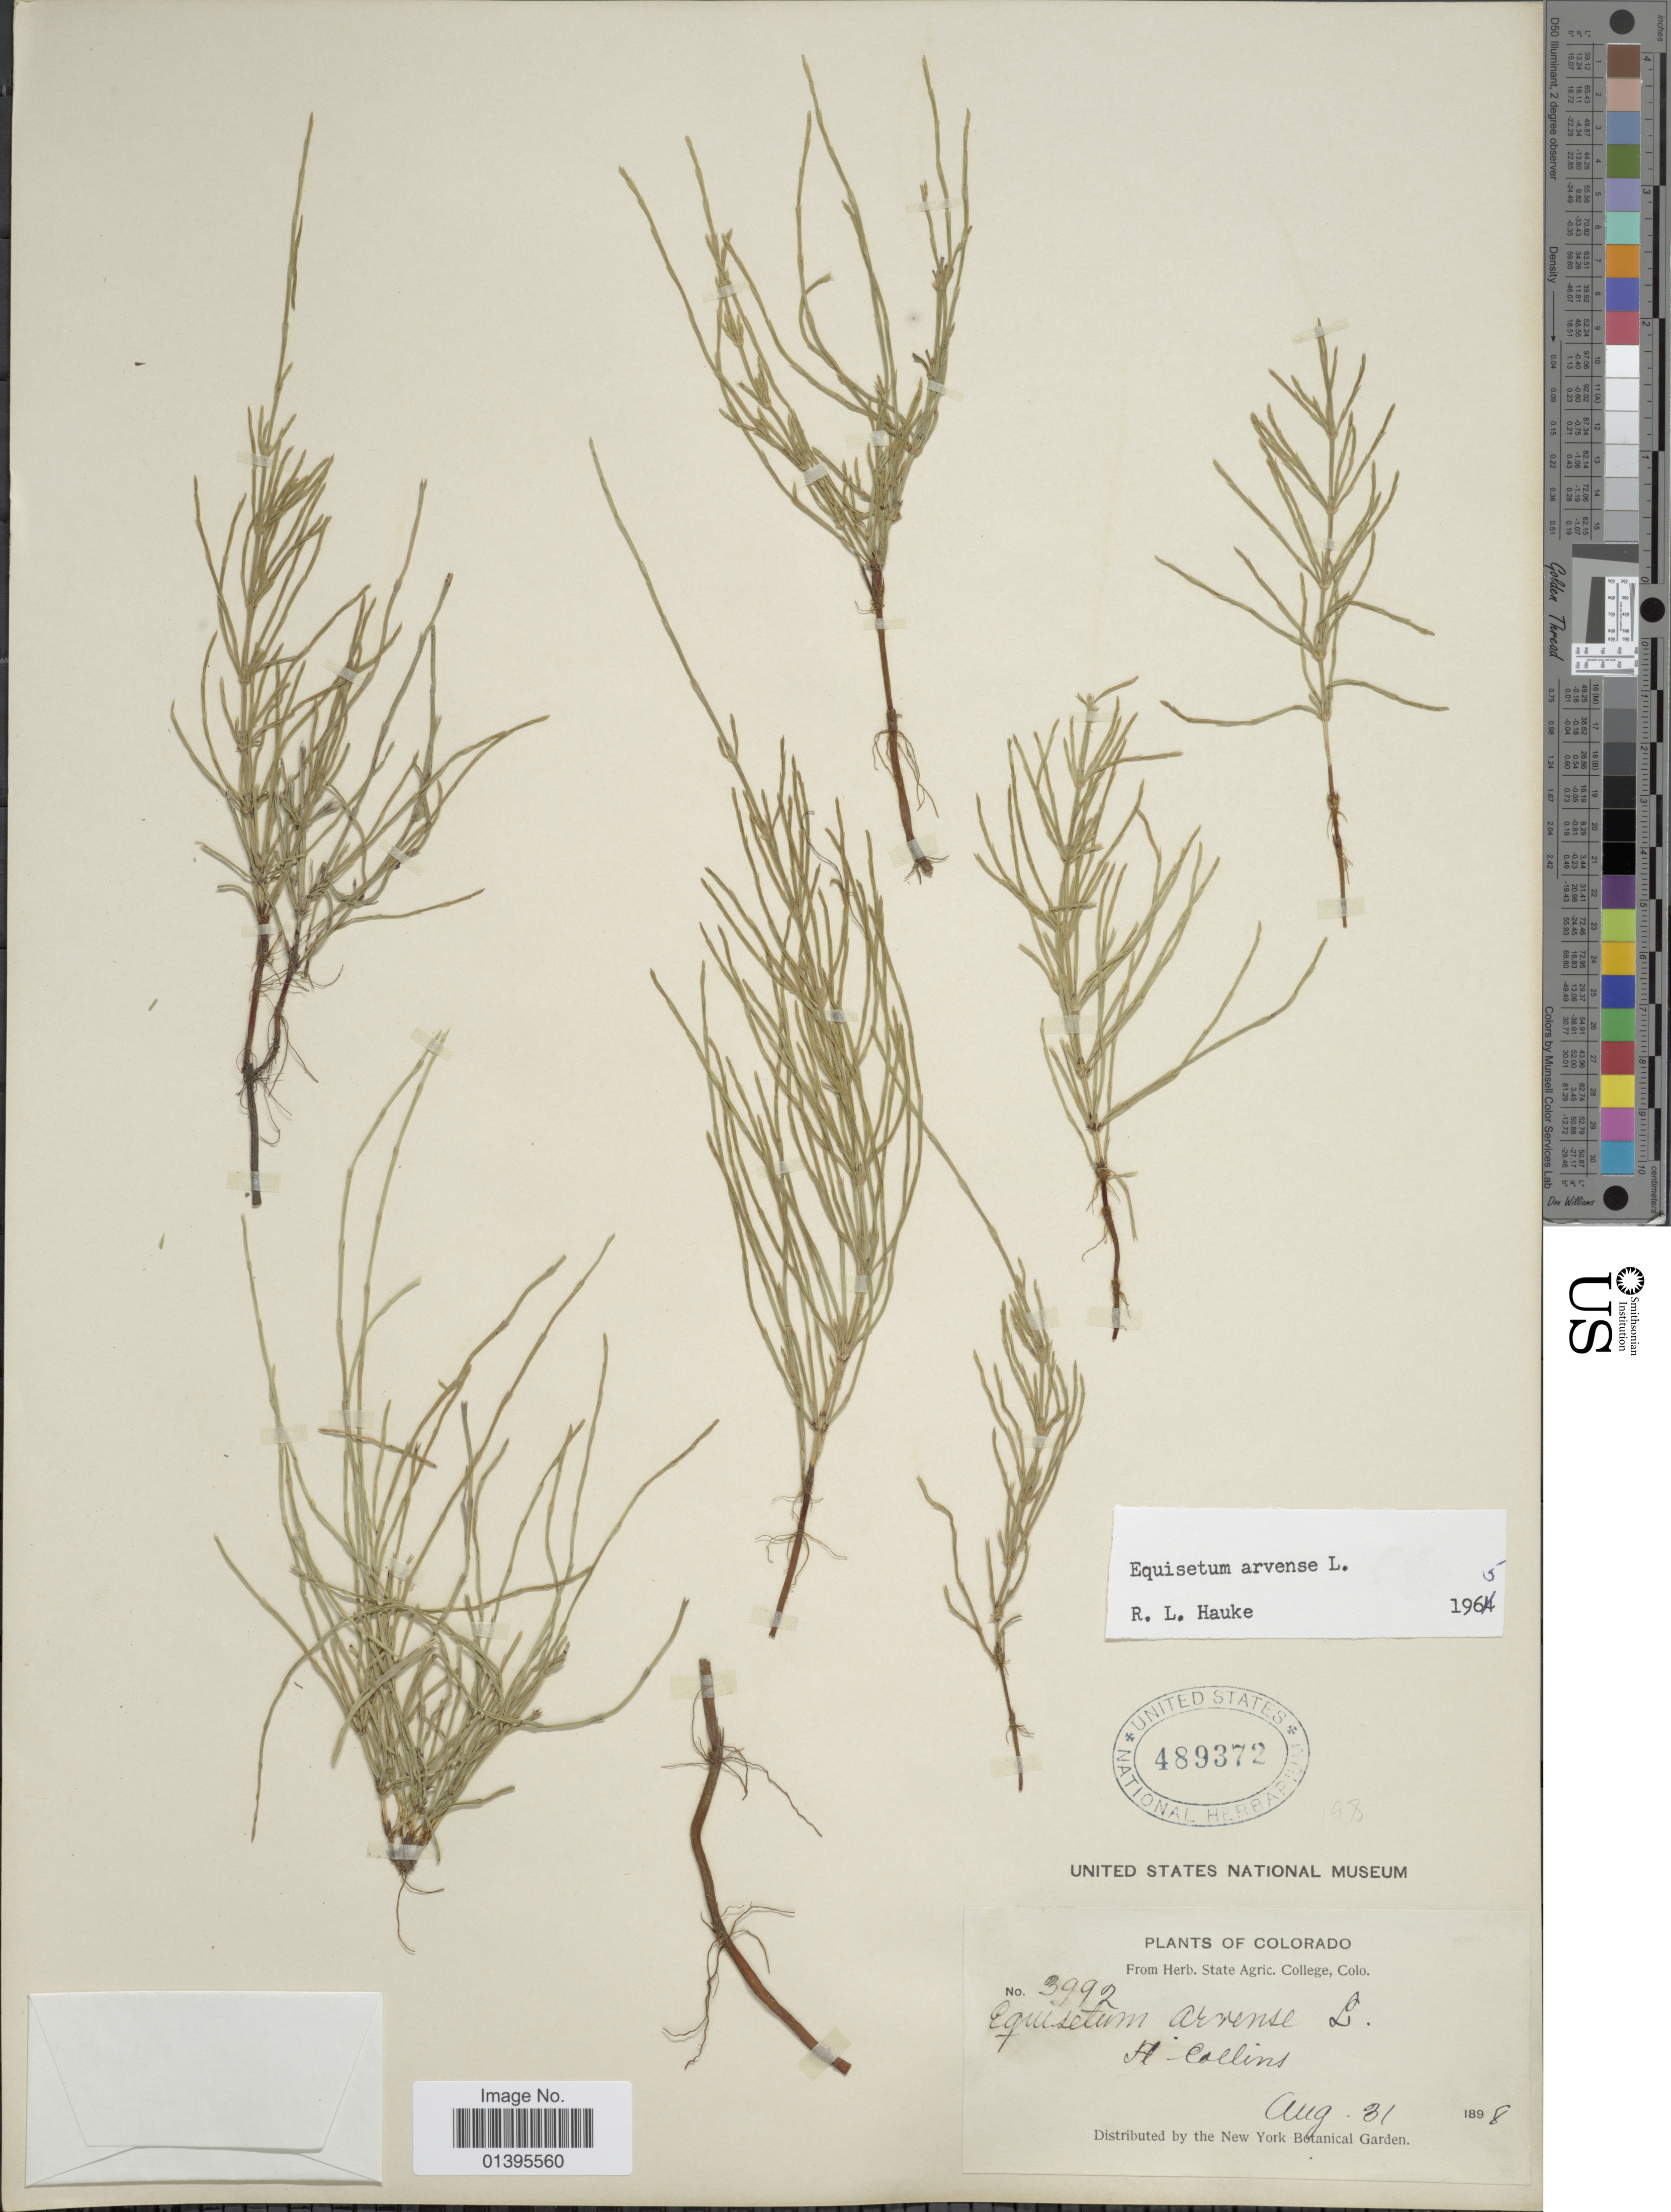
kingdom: Plantae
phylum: Tracheophyta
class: Polypodiopsida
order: Equisetales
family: Equisetaceae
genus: Equisetum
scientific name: Equisetum arvense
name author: L.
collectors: New York Botanical Gardens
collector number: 3992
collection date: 1898-08-31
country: United States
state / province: Colorado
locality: St. Collins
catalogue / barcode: US 489372